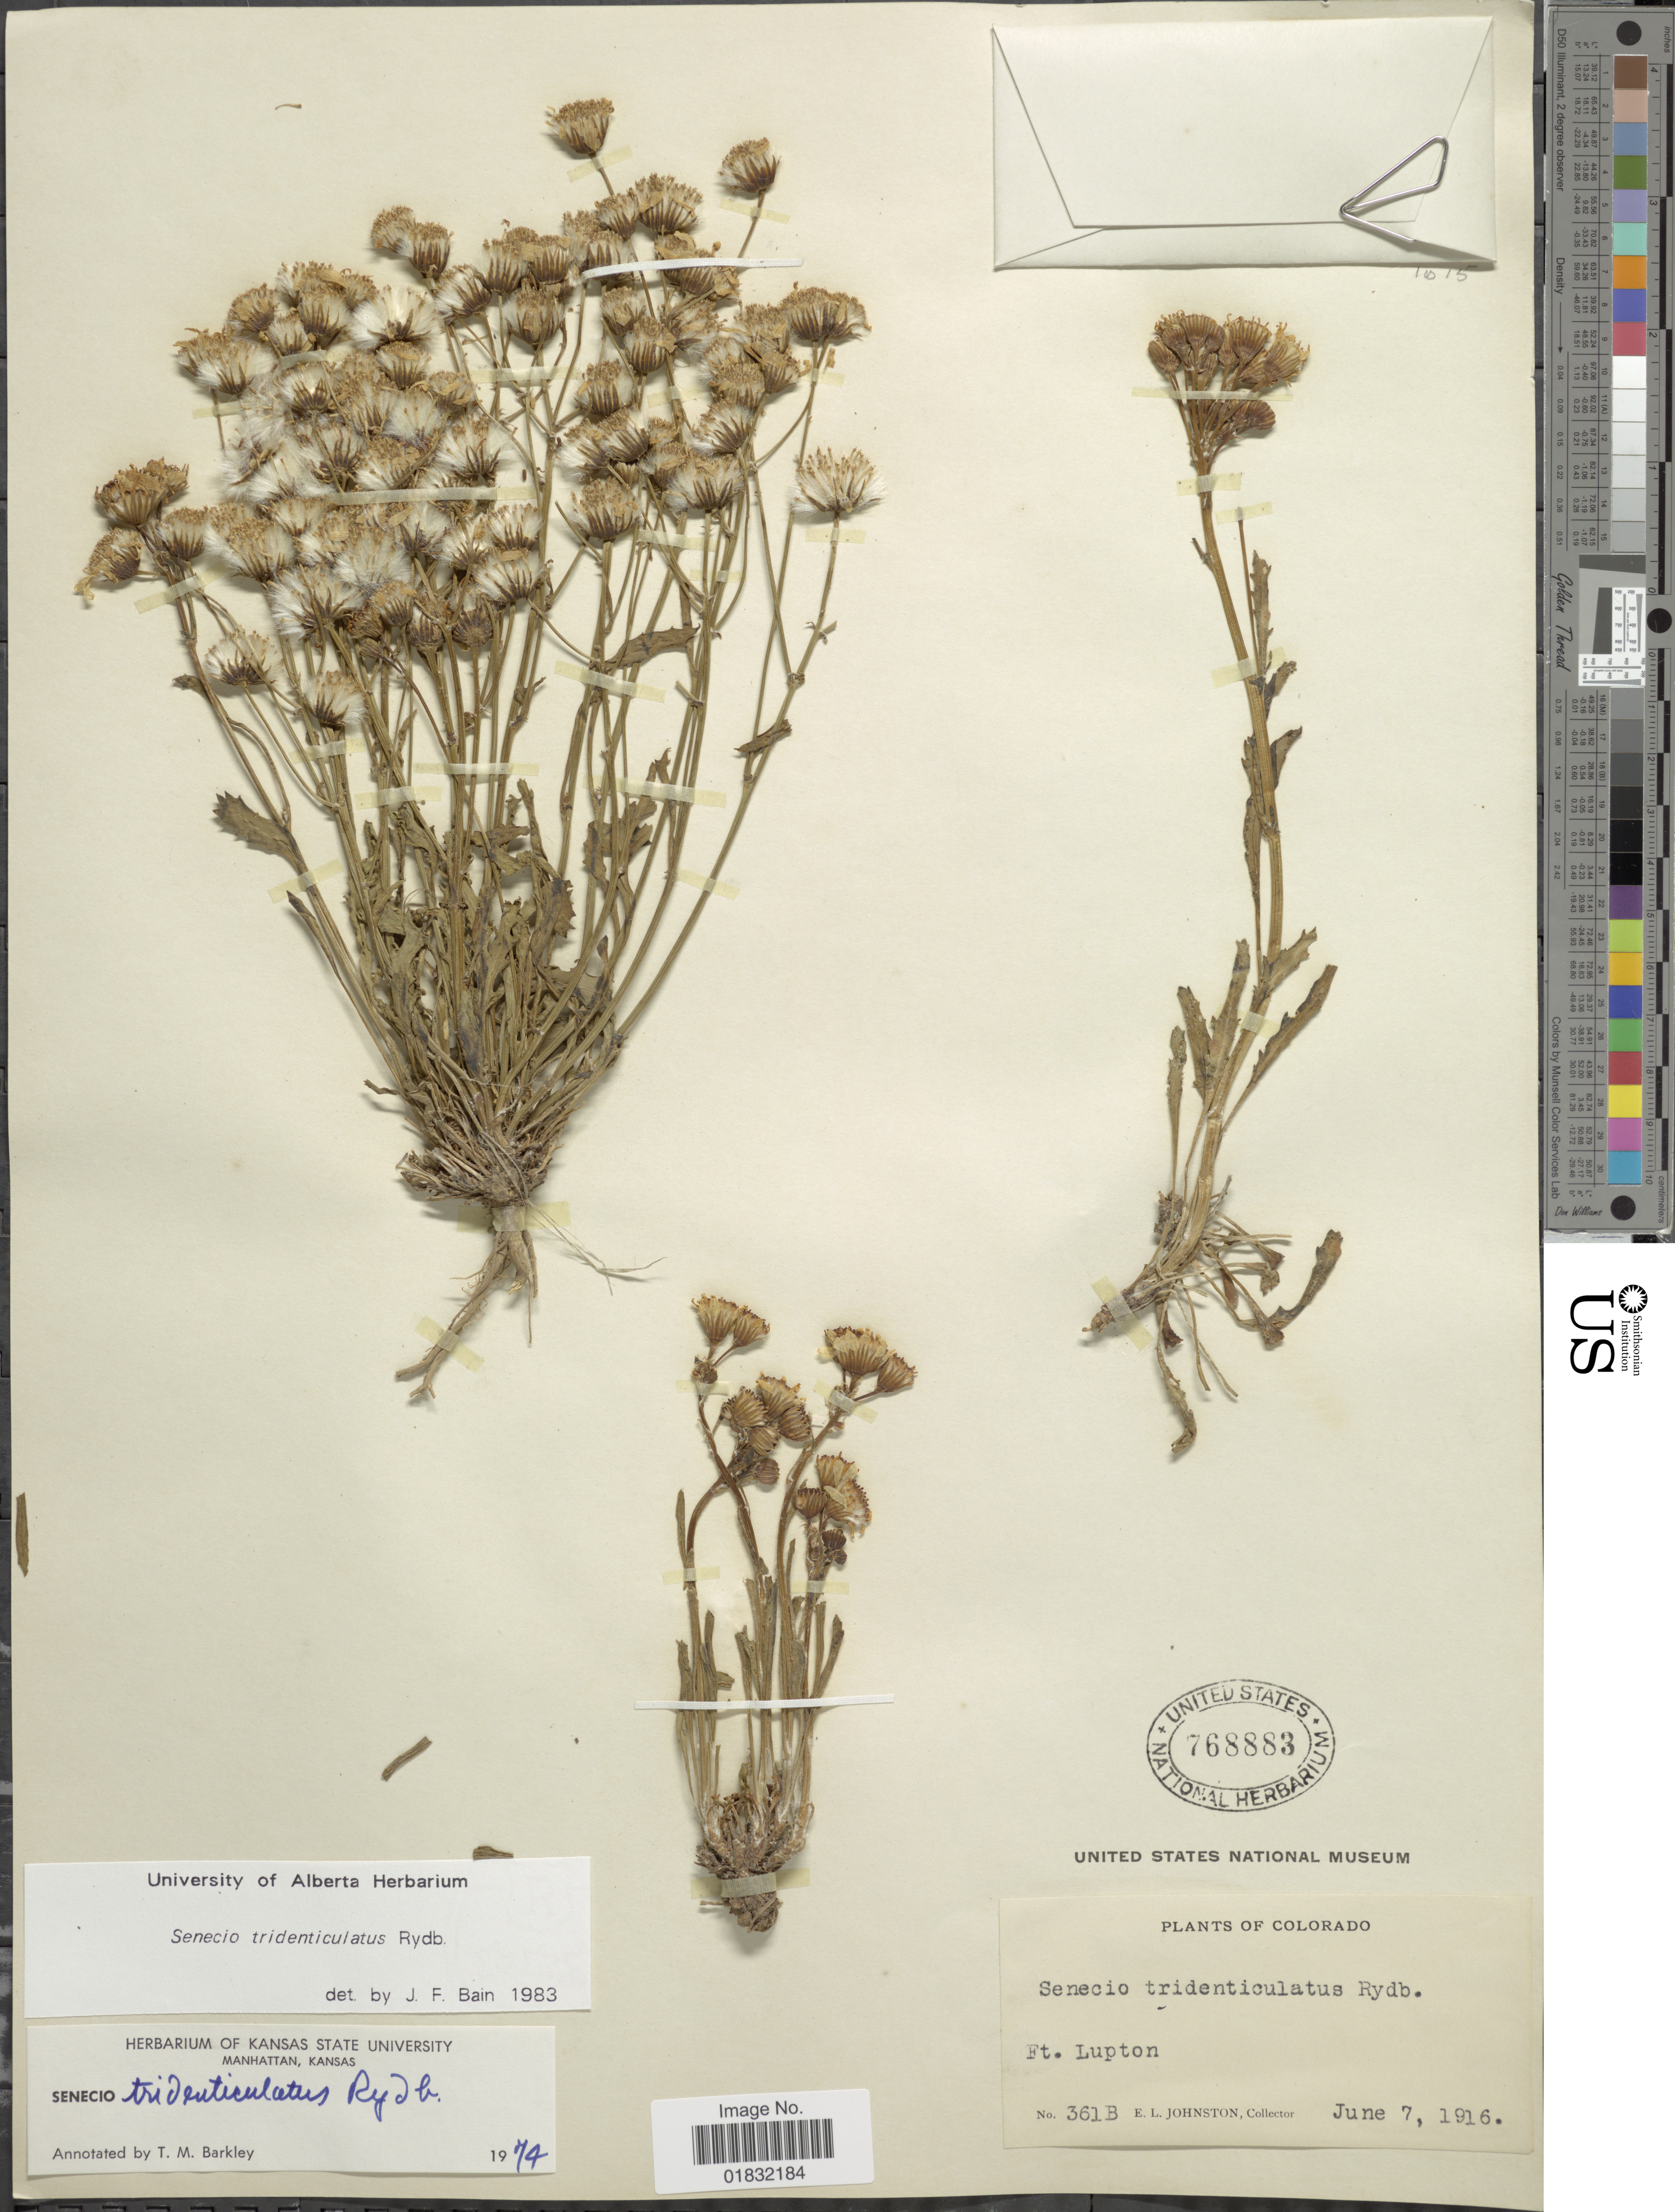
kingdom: Plantae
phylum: Tracheophyta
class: Magnoliopsida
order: Asterales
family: Asteraceae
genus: Packera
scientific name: Packera tridenticulata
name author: (Rydb.) W.A. Weber & Á. Löve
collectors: E. L. Johnston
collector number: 361B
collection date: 1916-06-07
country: United States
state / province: Colorado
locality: Ft Lupton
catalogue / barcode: US 768883